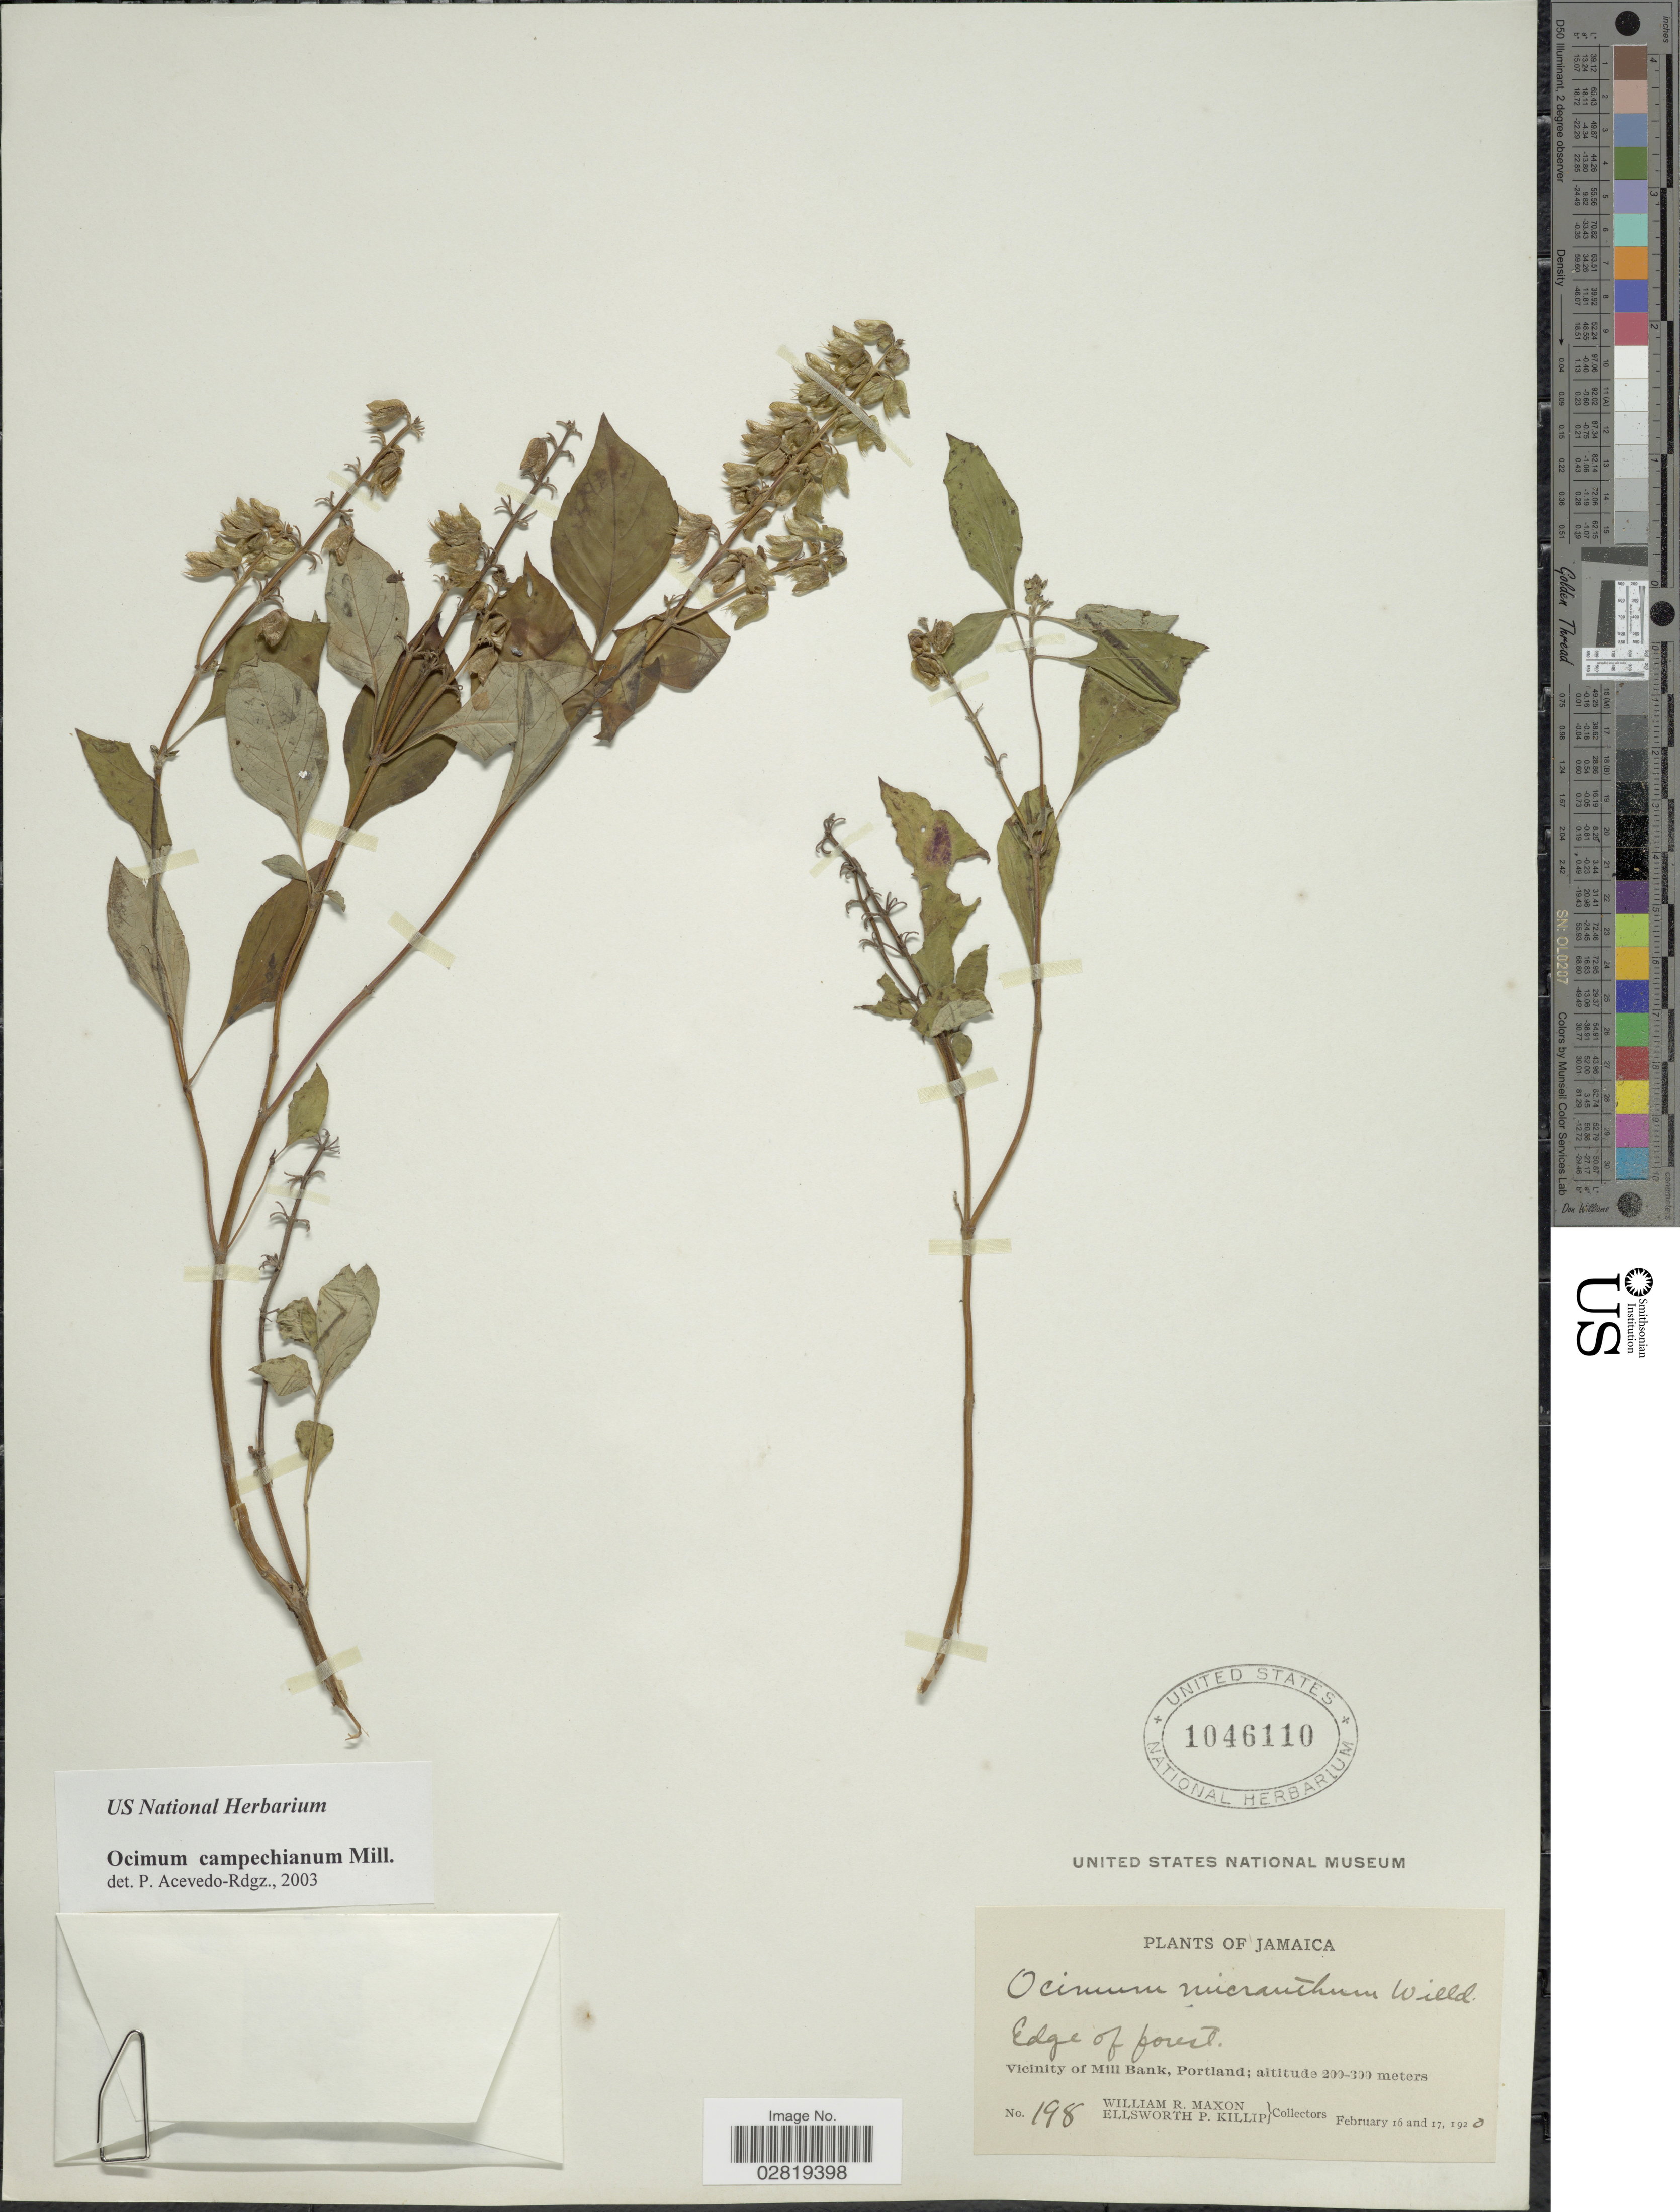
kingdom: Plantae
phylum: Tracheophyta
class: Magnoliopsida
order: Lamiales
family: Lamiaceae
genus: Ocimum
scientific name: Ocimum campechianum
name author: Mill.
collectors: W. R. Maxon & E. P. Killip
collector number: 198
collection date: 1920-02-16/1920-02-17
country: Jamaica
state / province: Portland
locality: Vicinity of Mill Bank, Portland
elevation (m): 200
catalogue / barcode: US 1046110